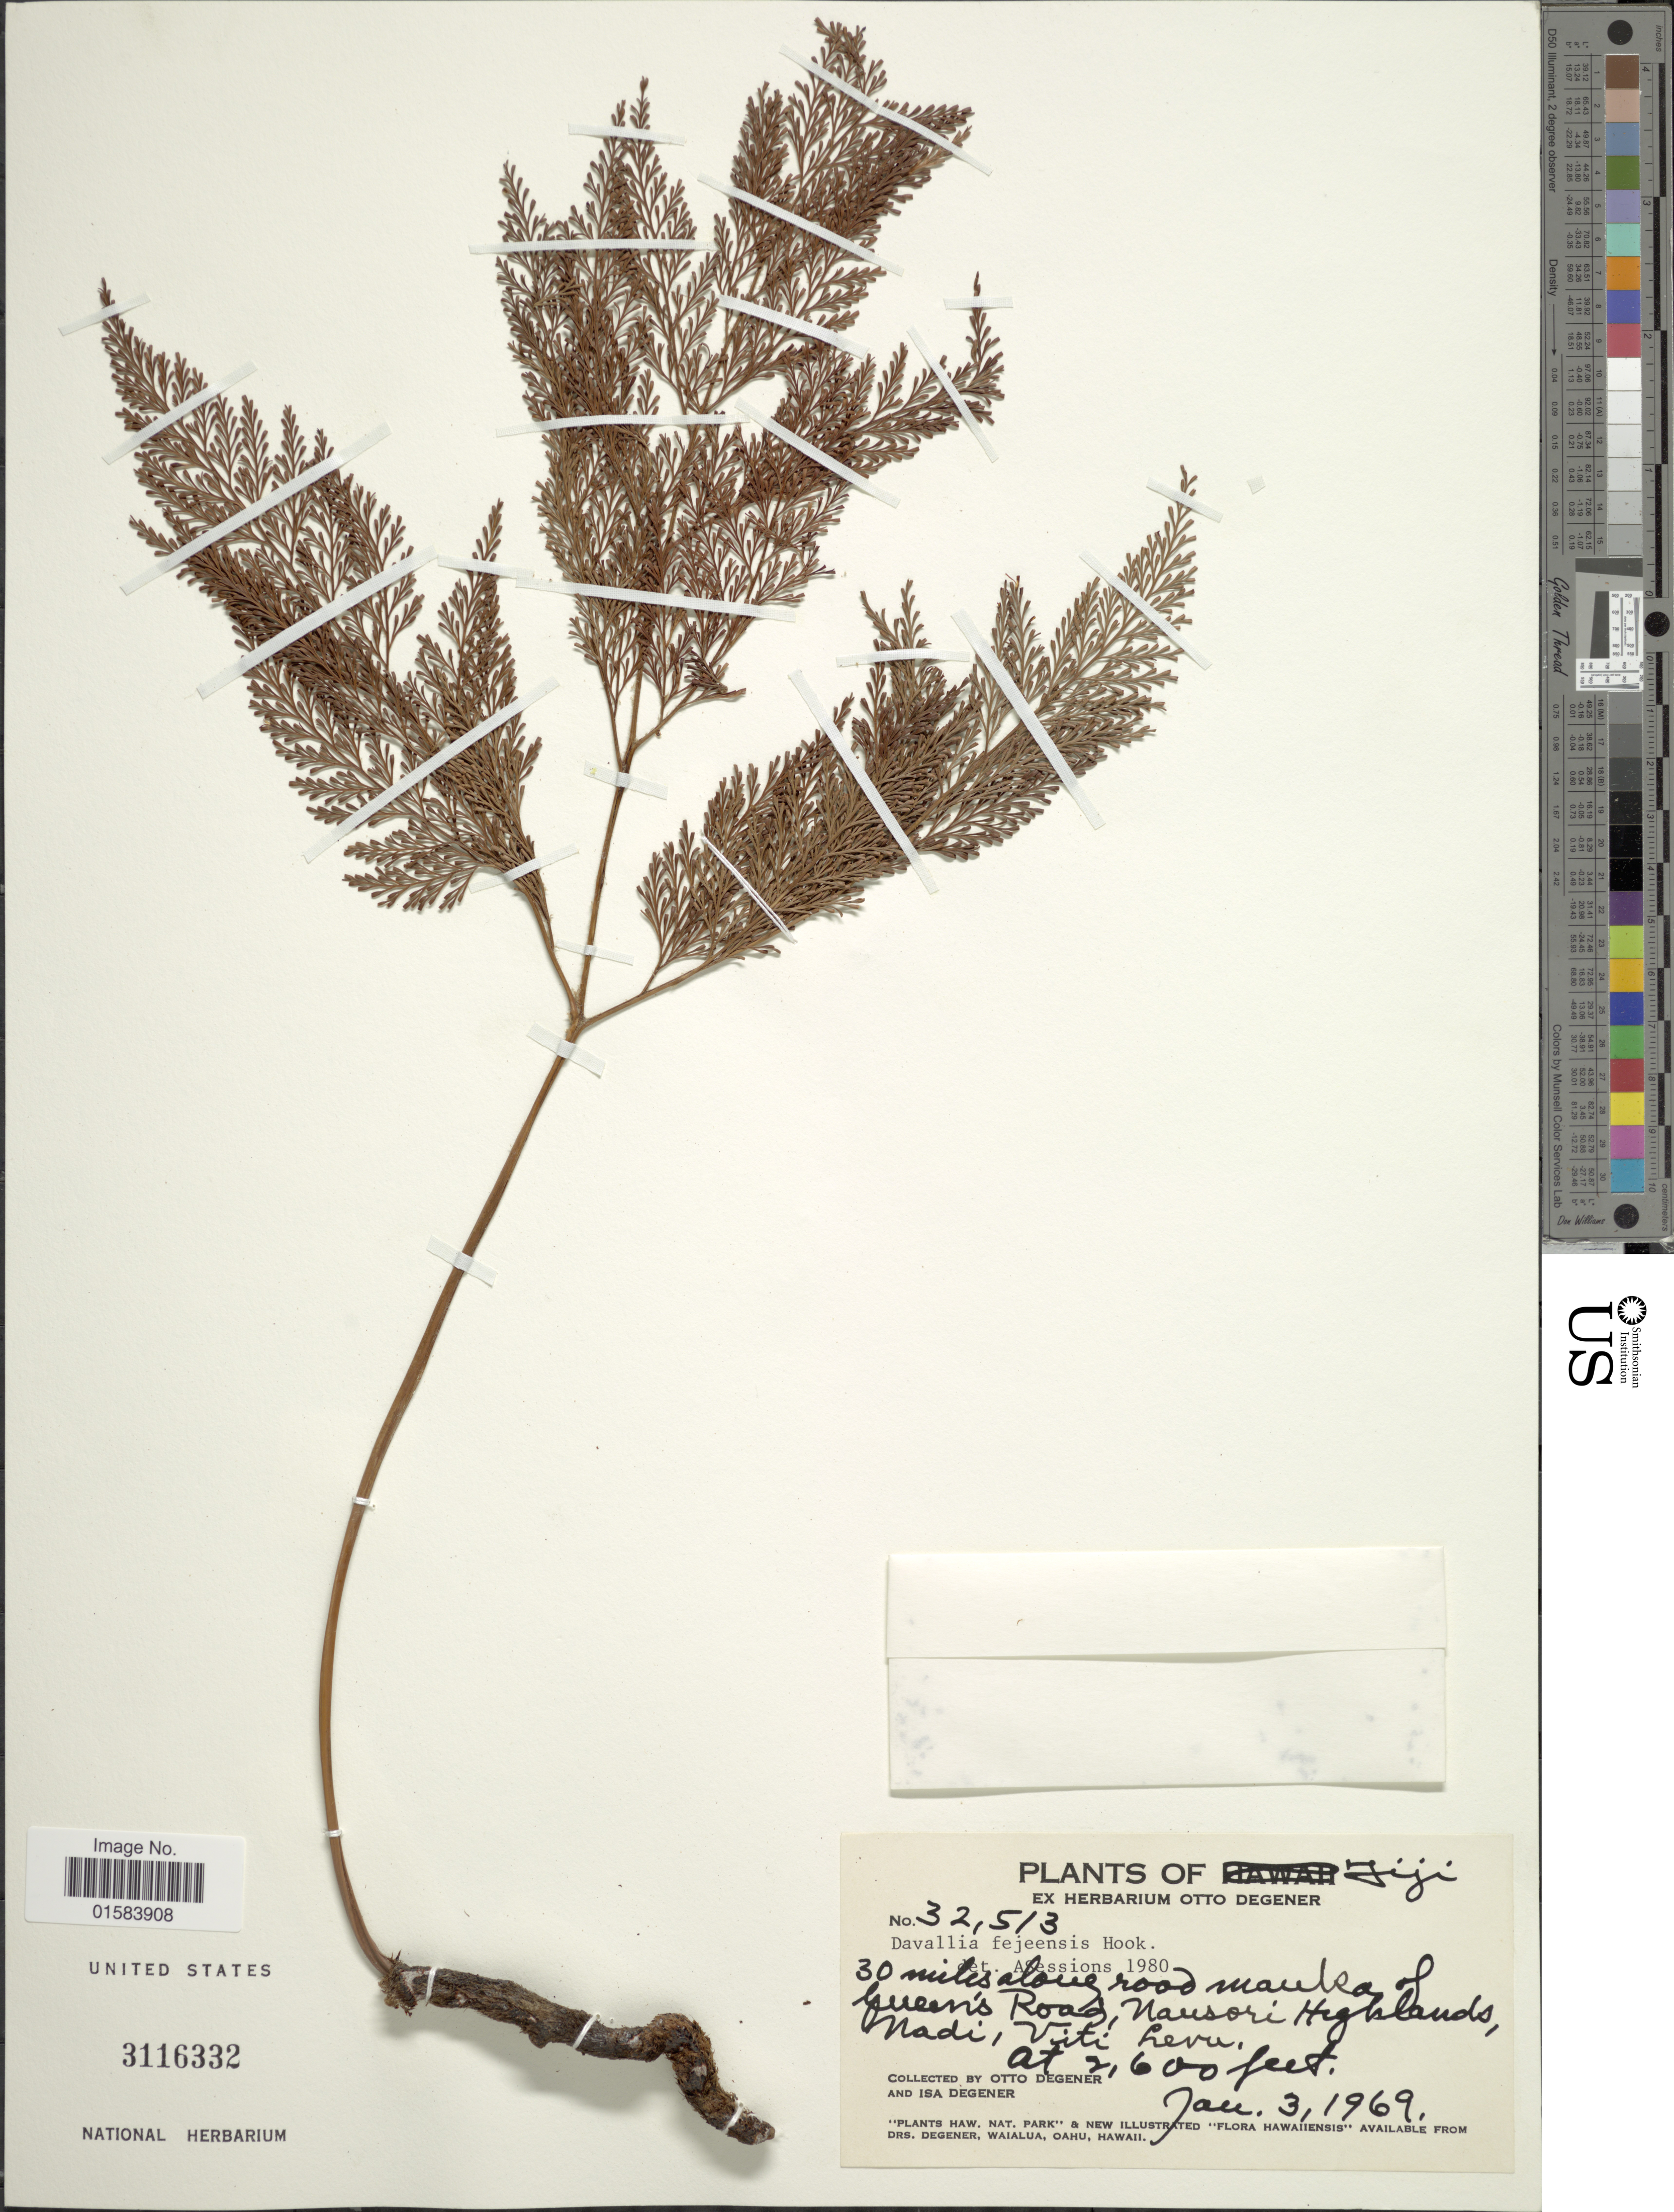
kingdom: Plantae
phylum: Tracheophyta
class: Polypodiopsida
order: Polypodiales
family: Davalliaceae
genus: Davallia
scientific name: Davallia solida var. fejeensis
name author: (Hook.) Noot.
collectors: O. Degener & I. Degener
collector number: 32513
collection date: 1969-01-03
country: Fiji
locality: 30 miles along road mauka of Cueen's Road, Nausori Highlands, Nadi, Viti Levu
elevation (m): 792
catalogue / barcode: US 3116332